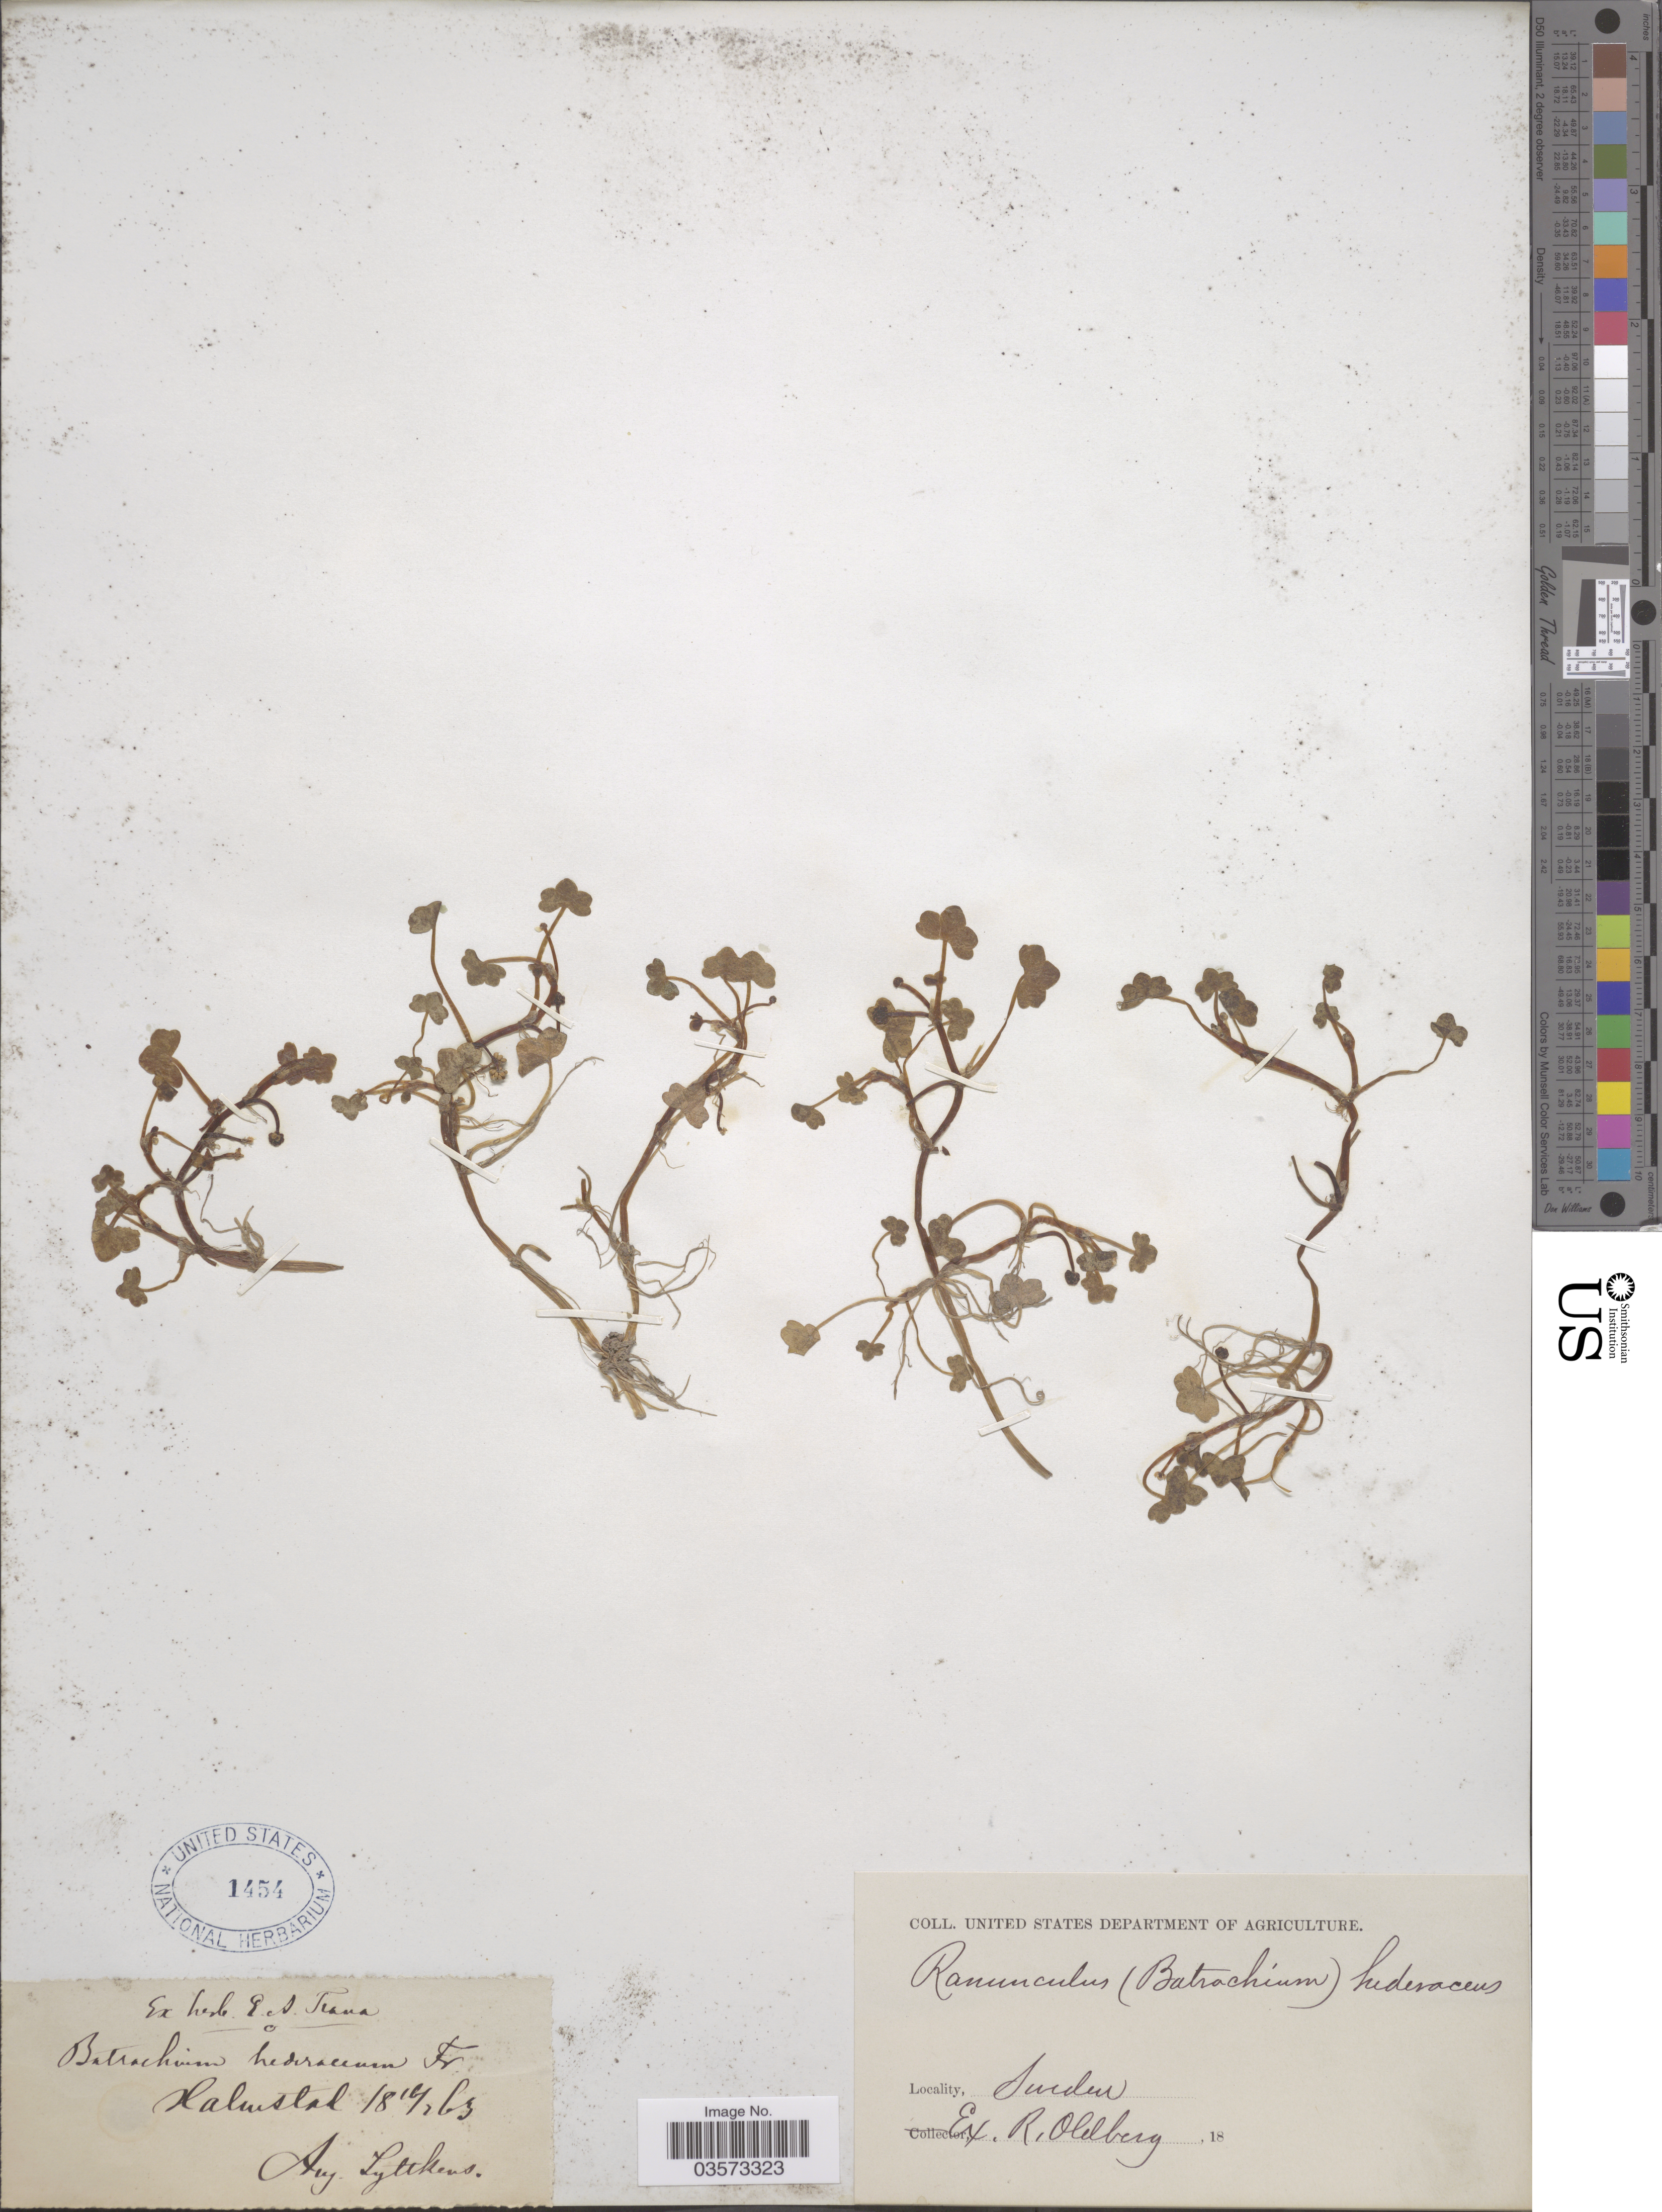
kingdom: Plantae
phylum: Tracheophyta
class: Magnoliopsida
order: Ranunculales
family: Ranunculaceae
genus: Ranunculus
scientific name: Ranunculus hederaceus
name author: L.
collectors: A. Lyttkens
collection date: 1863-02-16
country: Sweden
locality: Halustad.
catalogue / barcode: US 1454